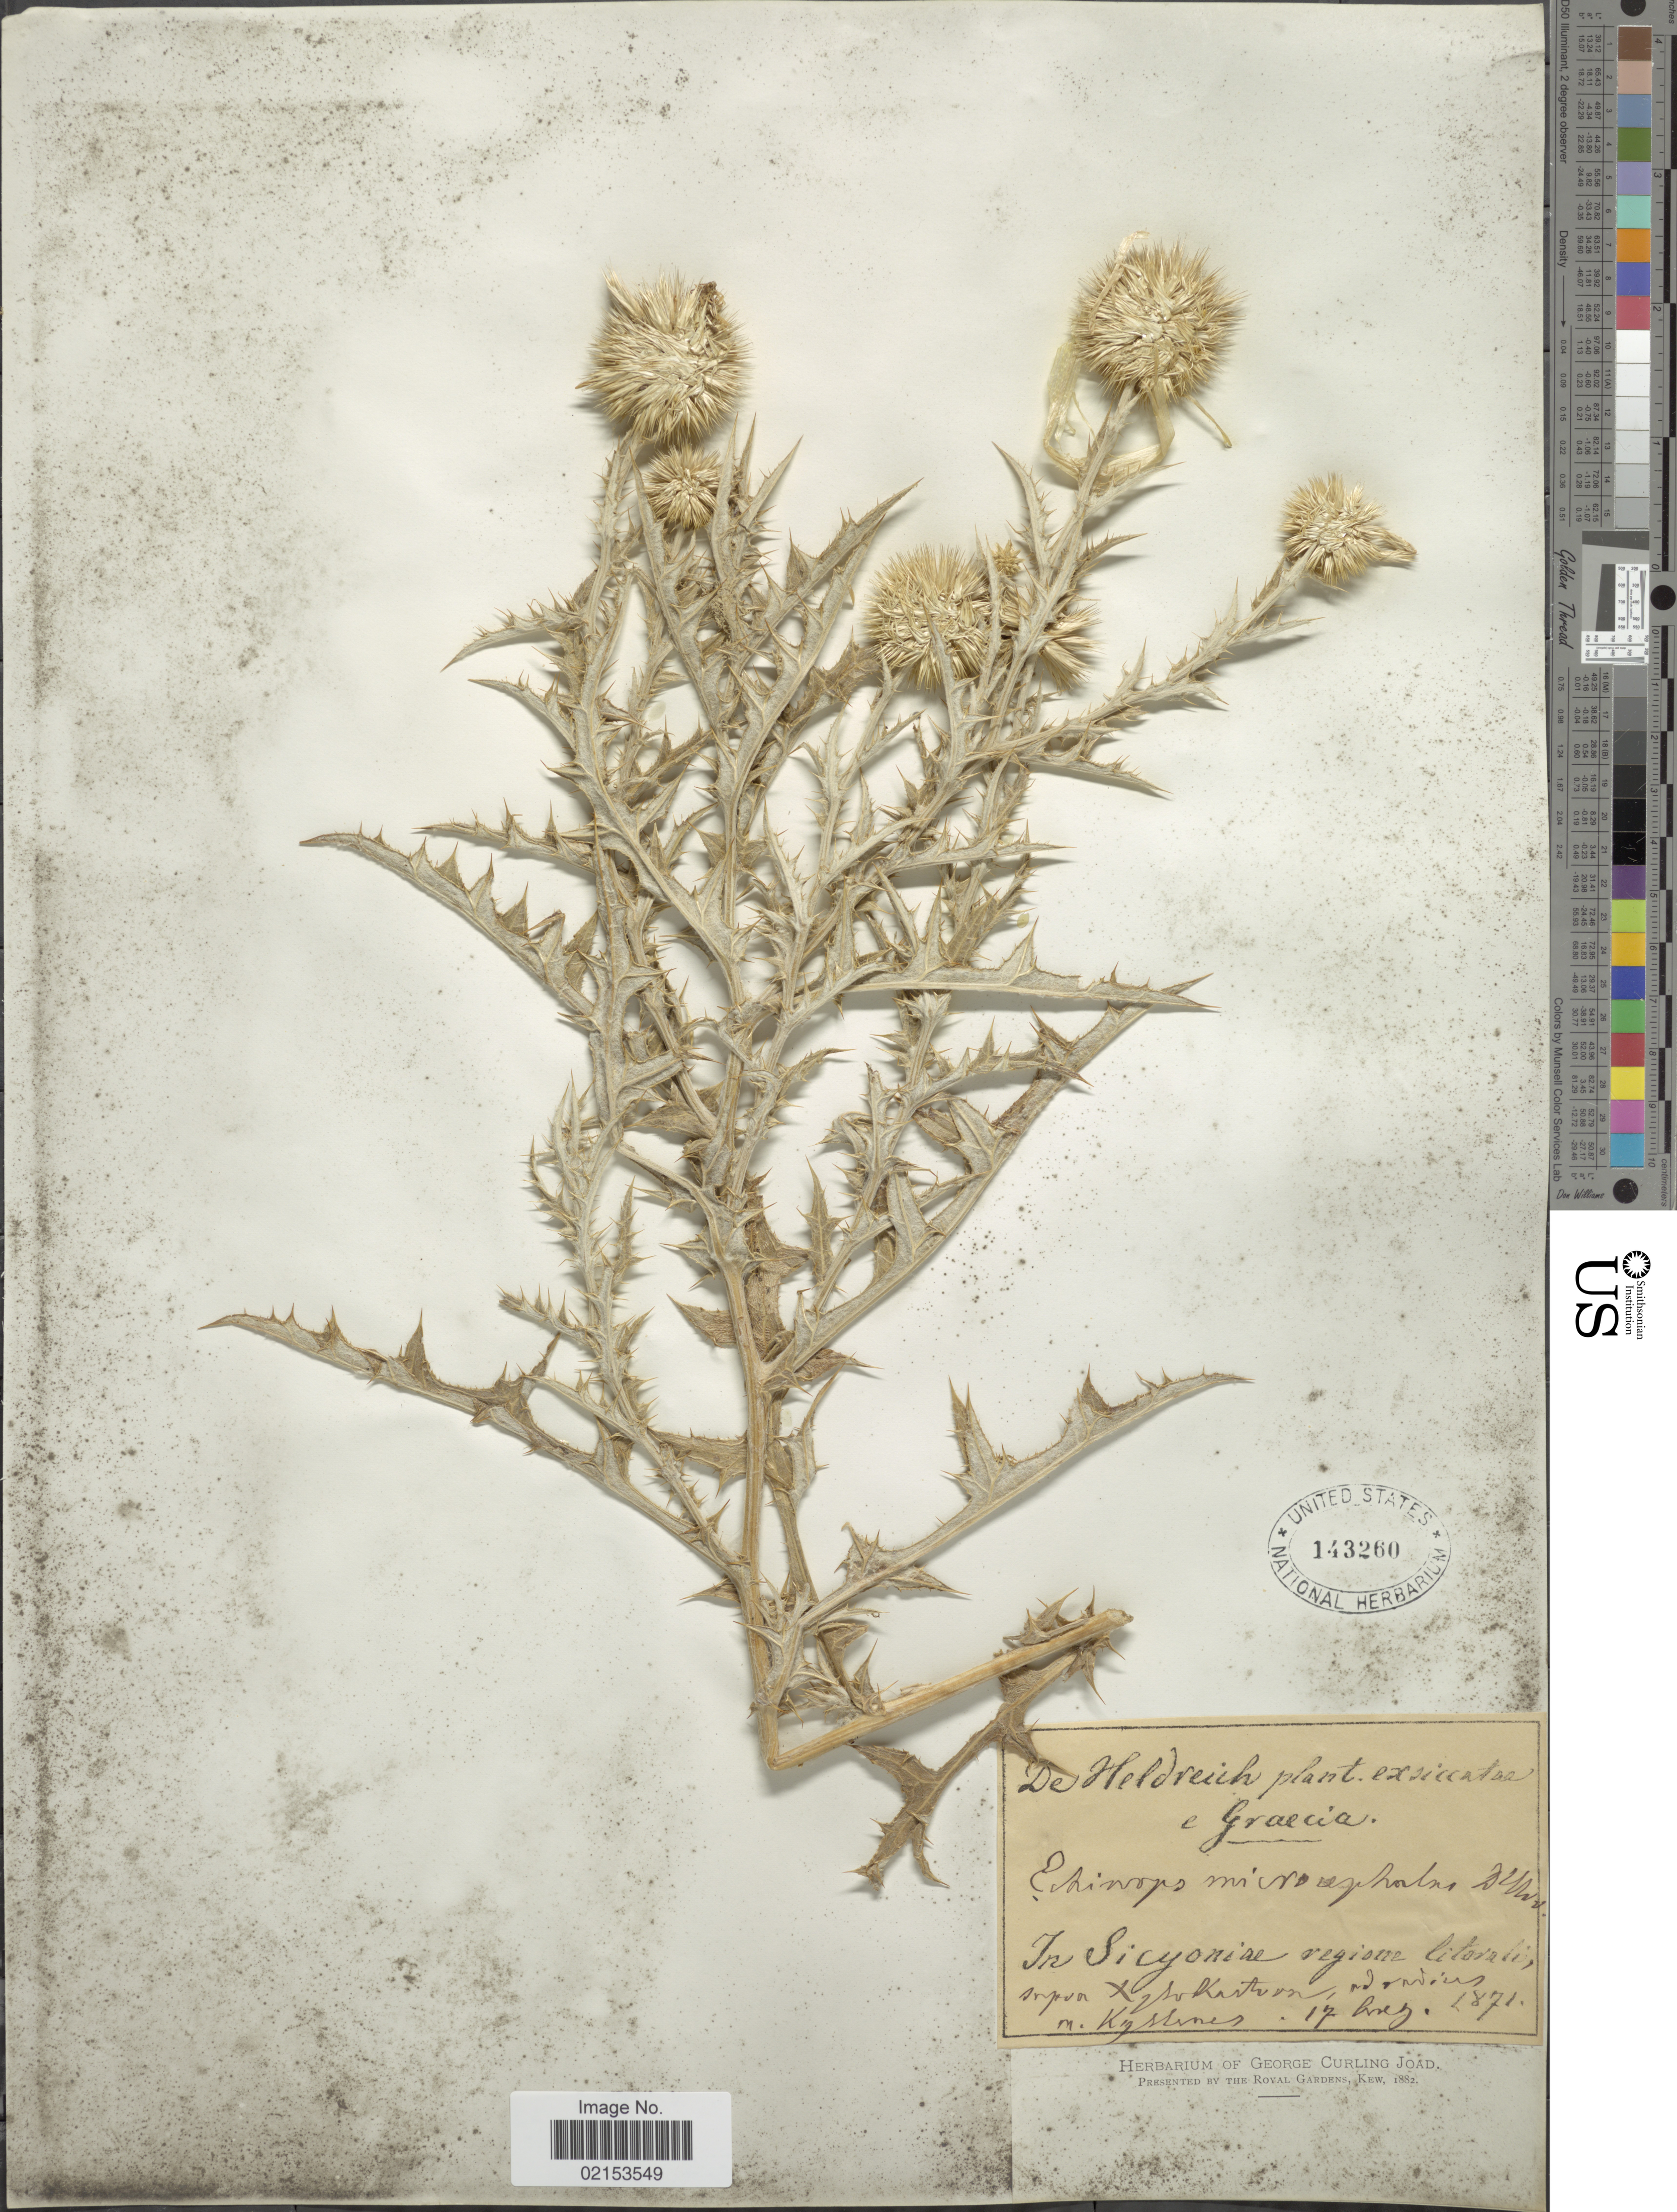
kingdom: Plantae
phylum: Tracheophyta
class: Magnoliopsida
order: Asterales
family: Asteraceae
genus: Echinops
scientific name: Echinops microcephalus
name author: Sm.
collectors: -. De Heldreich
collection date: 1871-08-17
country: Greece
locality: Sicyonia region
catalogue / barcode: US 143260